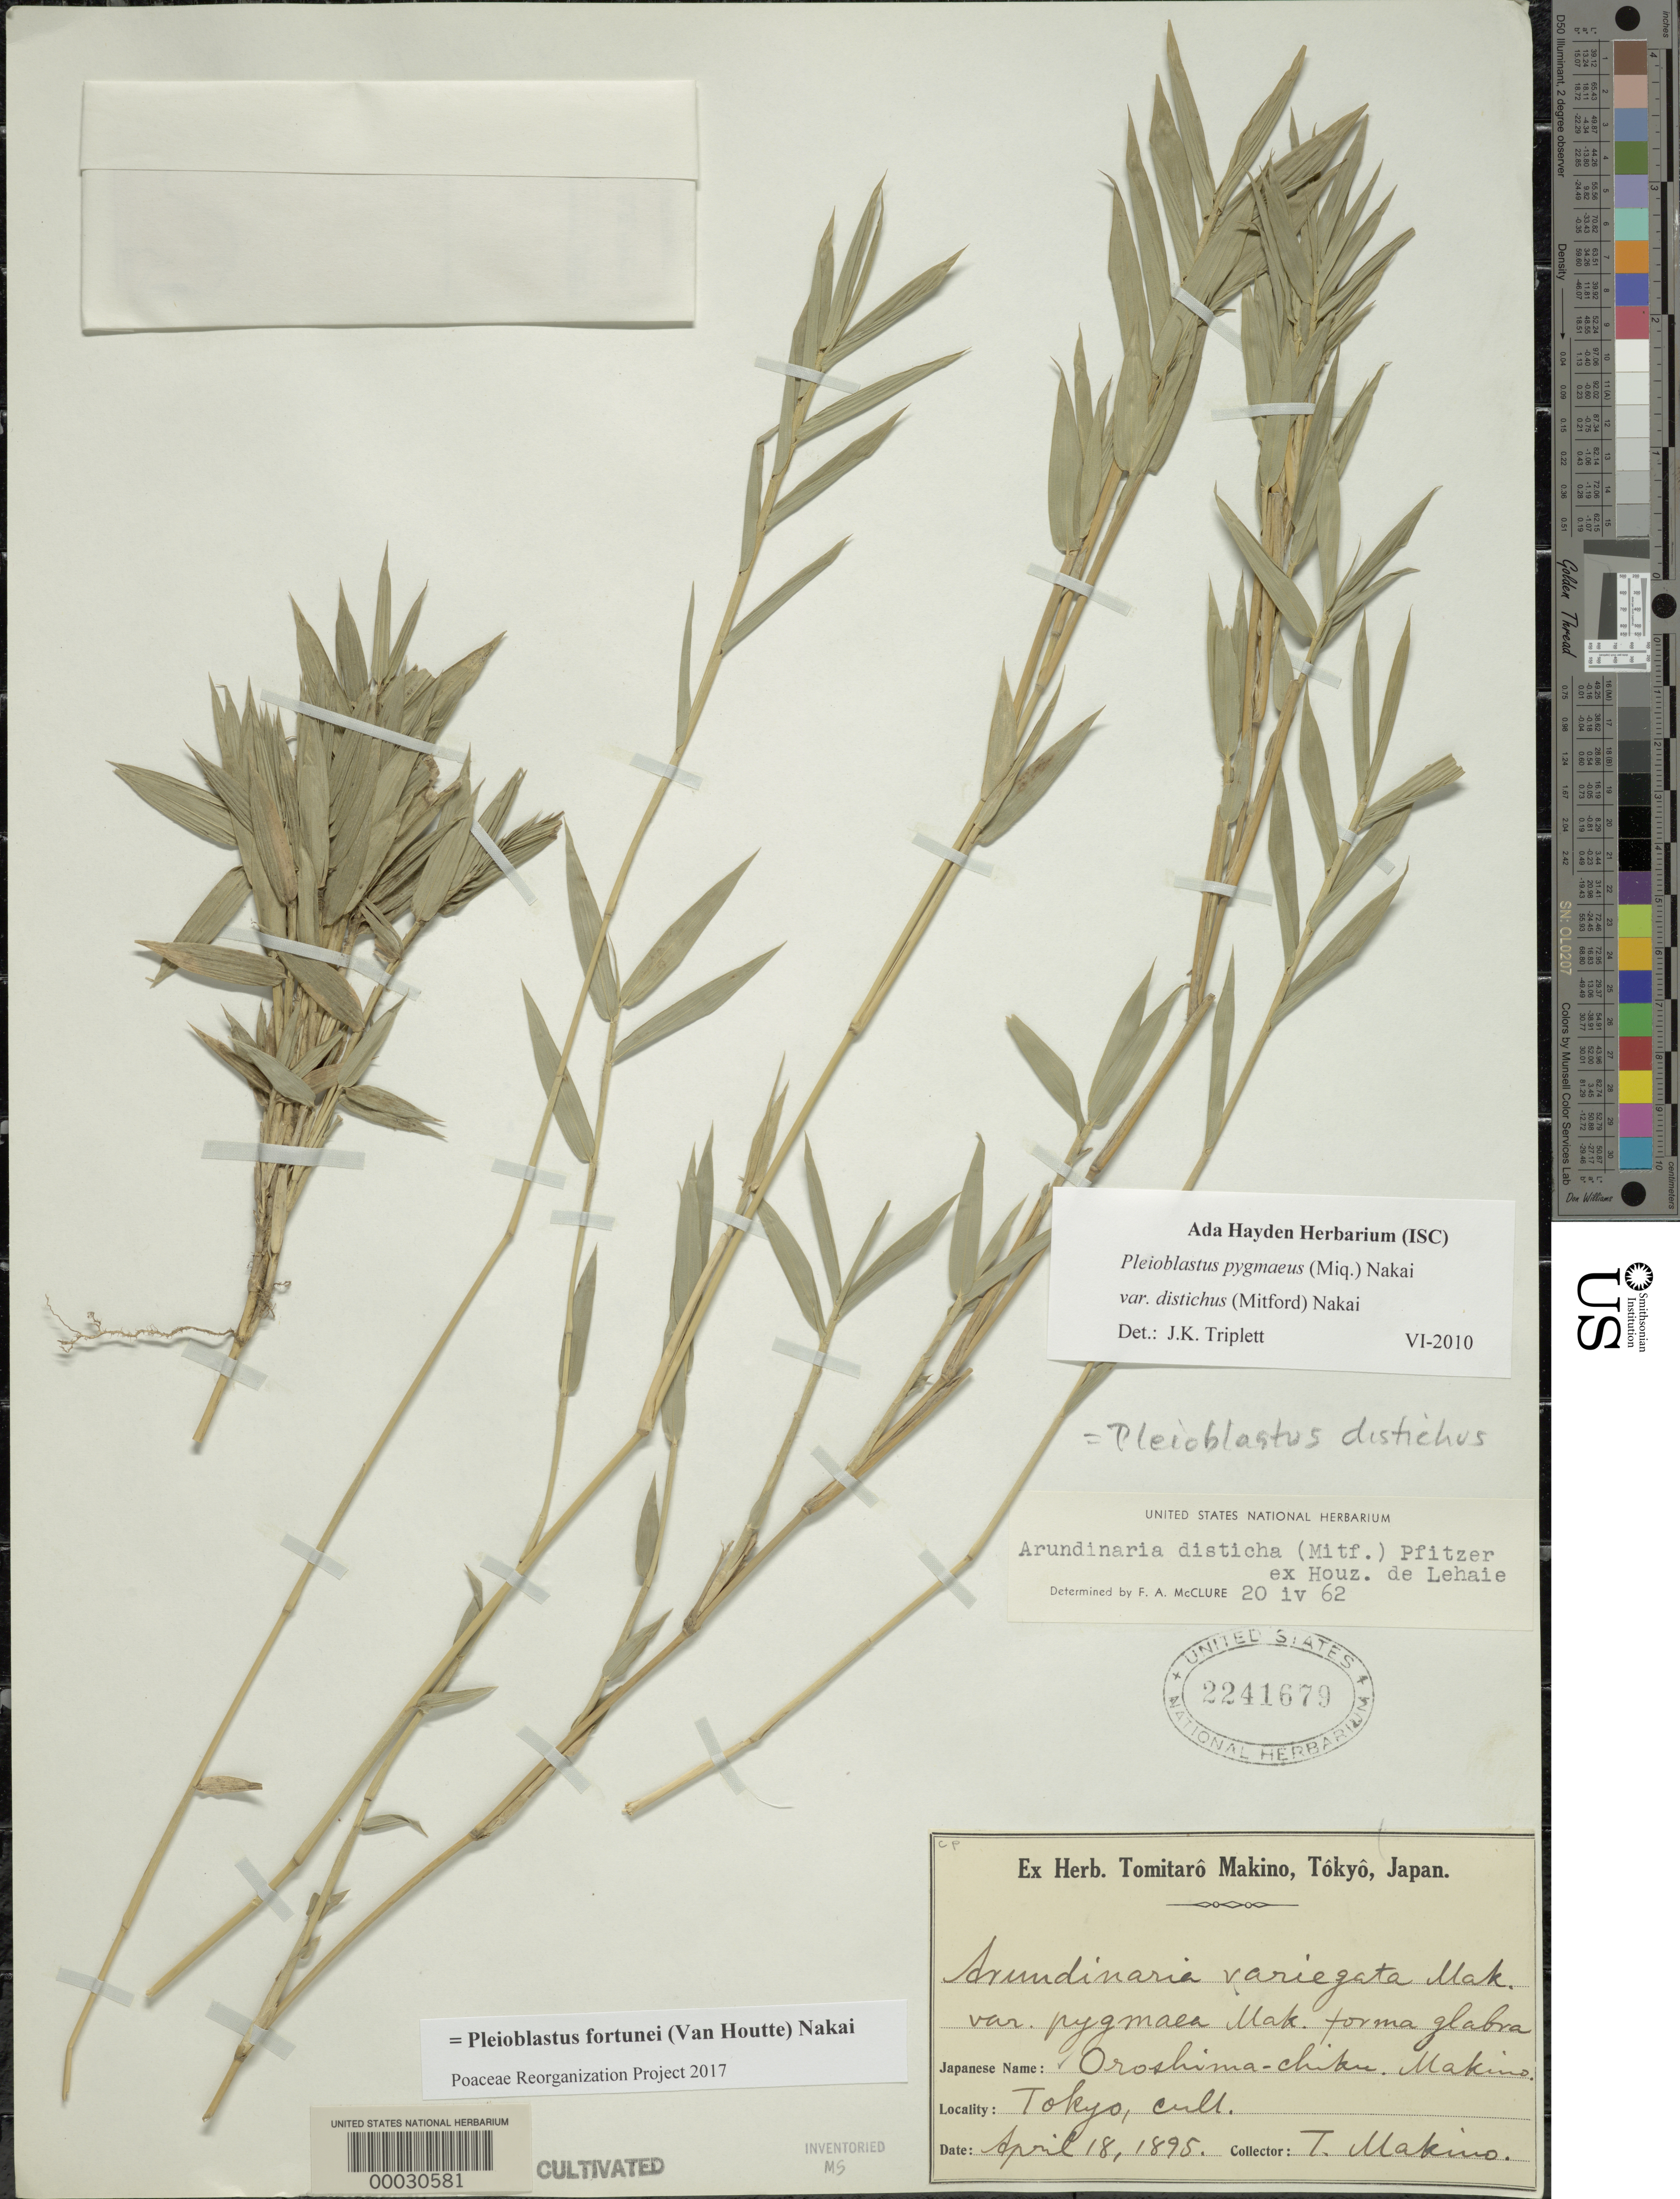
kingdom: Plantae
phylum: Tracheophyta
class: Liliopsida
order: Poales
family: Poaceae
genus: Pleioblastus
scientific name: Pleioblastus fortunei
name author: (Van Houtte) Nakai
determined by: Poaceae Reorganization Project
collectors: T. Makino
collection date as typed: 18 Apr 1895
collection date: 1895-04-18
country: Japan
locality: Tokyo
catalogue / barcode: US 2241679